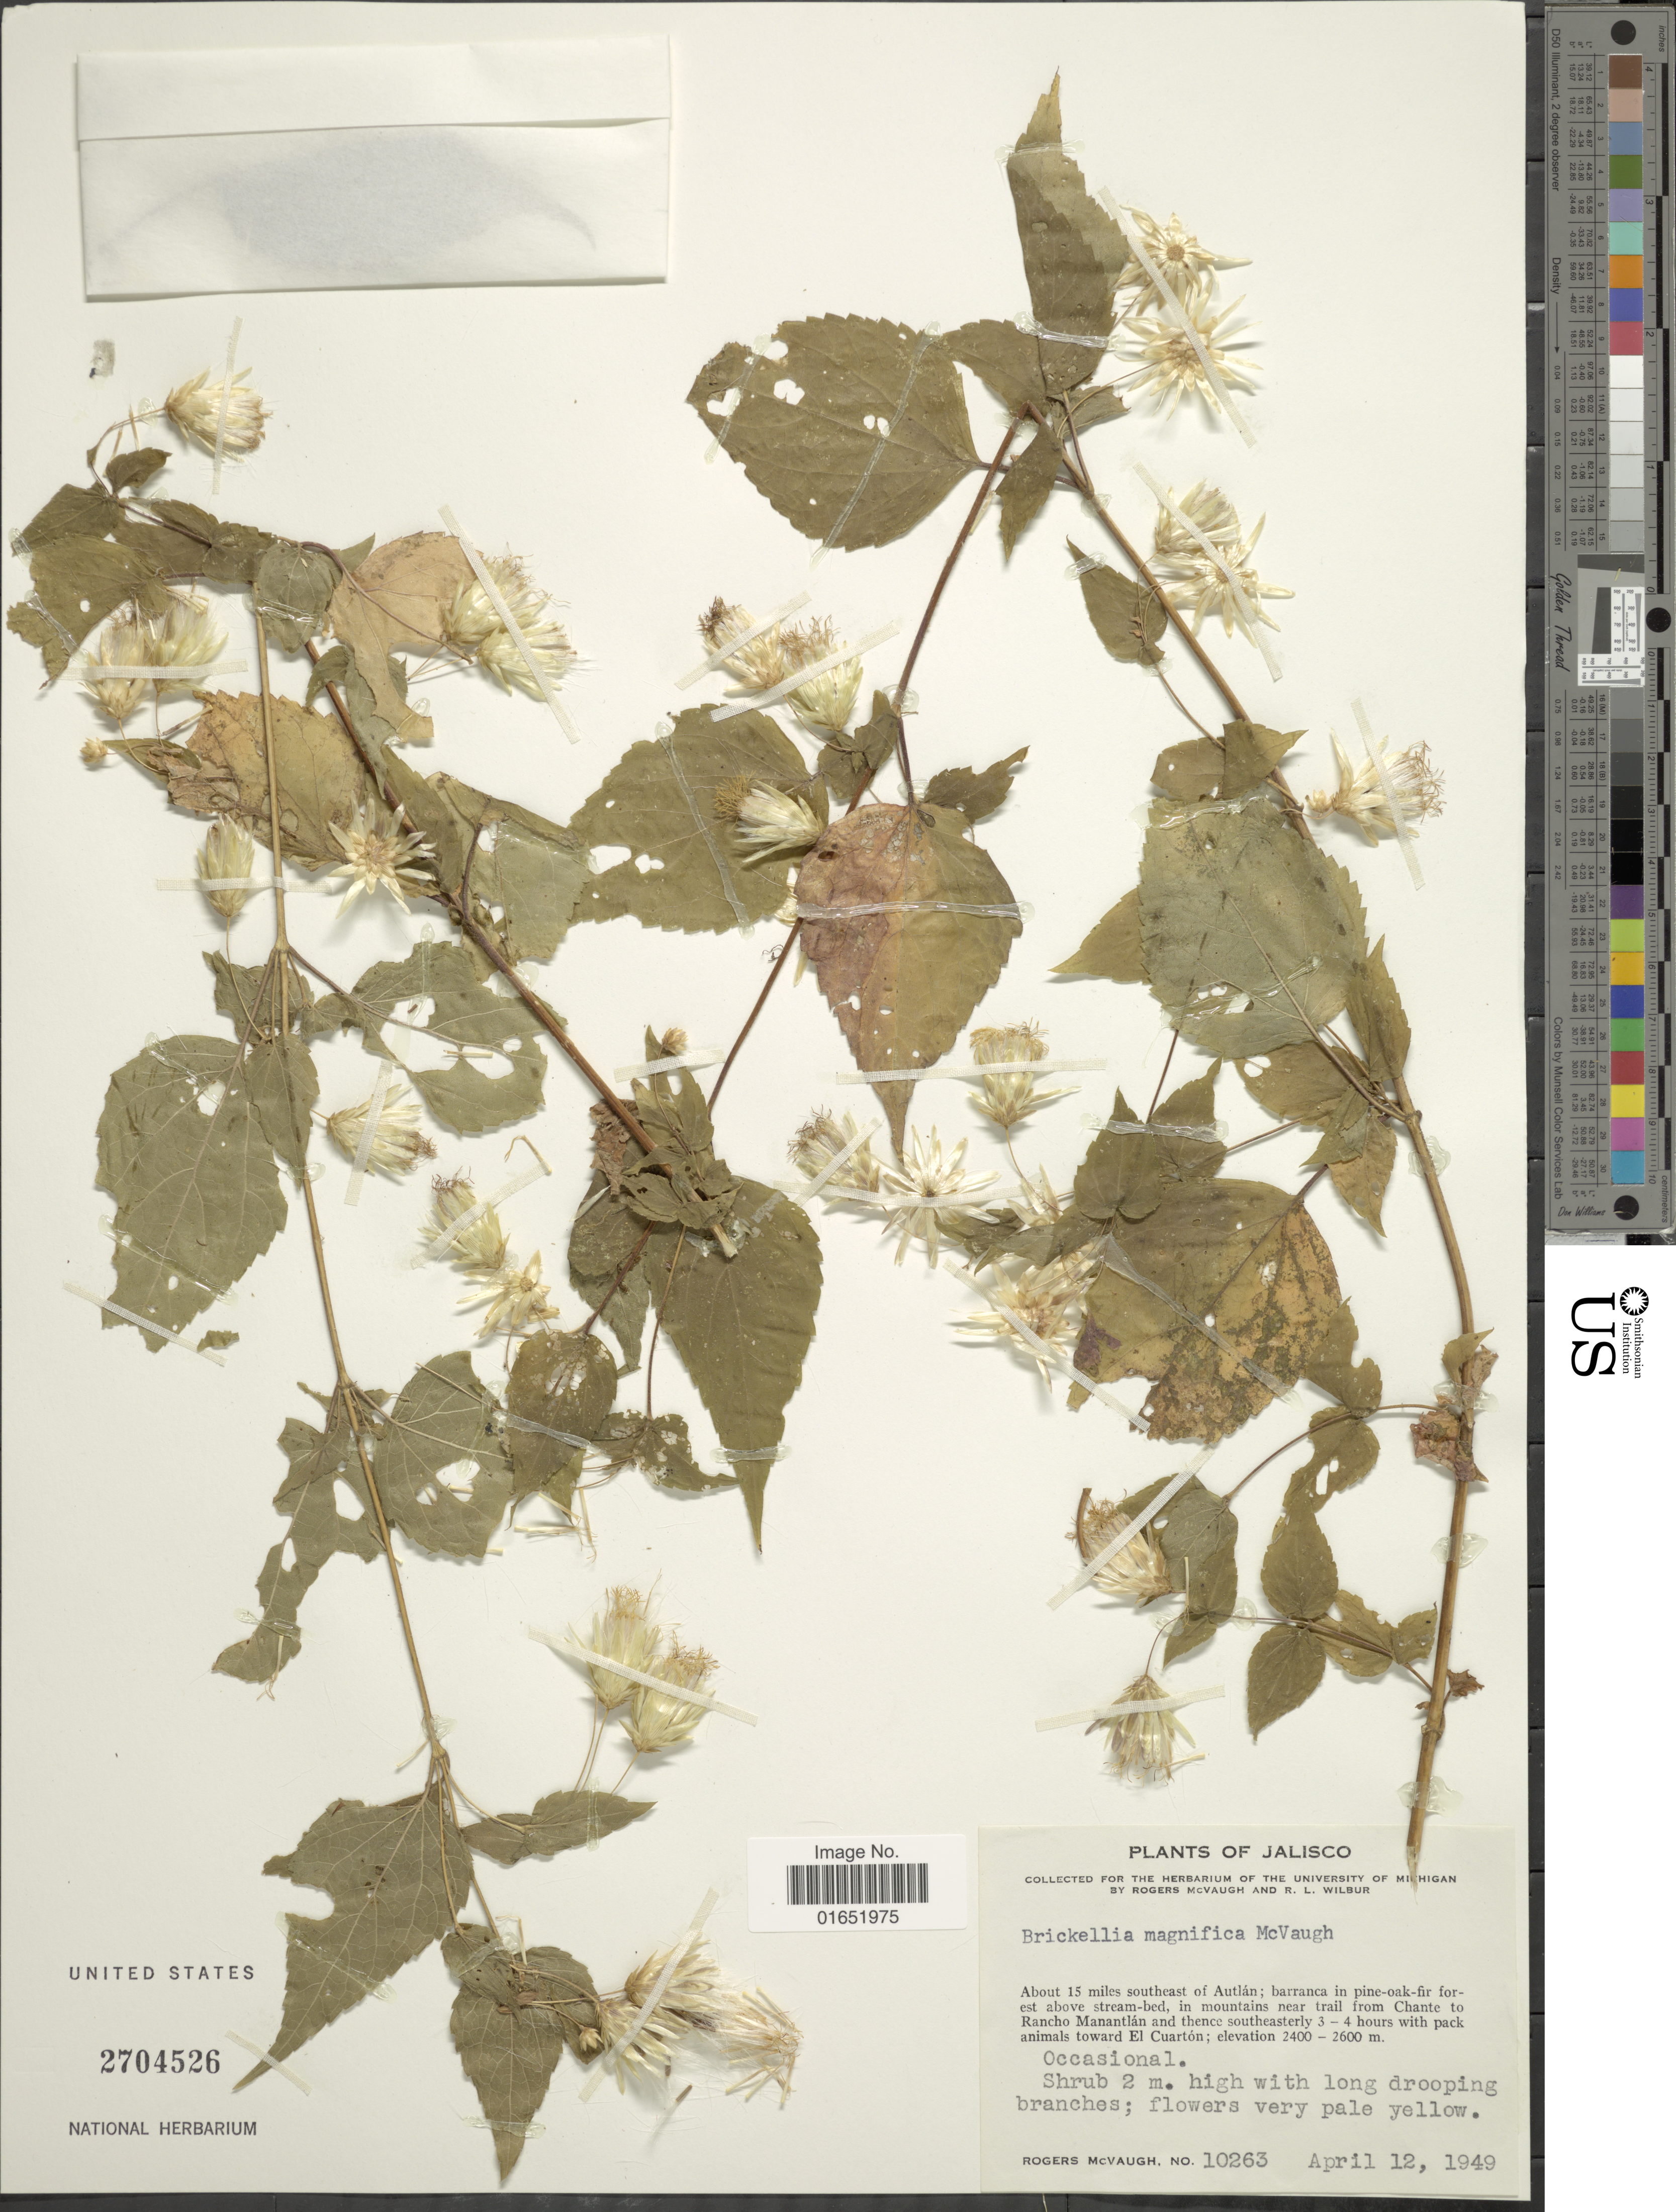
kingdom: Plantae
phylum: Tracheophyta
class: Magnoliopsida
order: Asterales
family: Asteraceae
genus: Brickellia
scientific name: Brickellia magnifica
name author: McVaugh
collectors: R. McVaugh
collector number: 10263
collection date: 1949-04-12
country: Mexico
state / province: Jalisco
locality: About 15 miles southeast of Autlán; barranca in pine-oak-fir forest above stream-bed, in mountains near trail from Chante to Rancho Maanantlán and thence southeasterly 3-4 hours with oack animals toward El Cuartón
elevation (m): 2400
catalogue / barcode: US 2704526